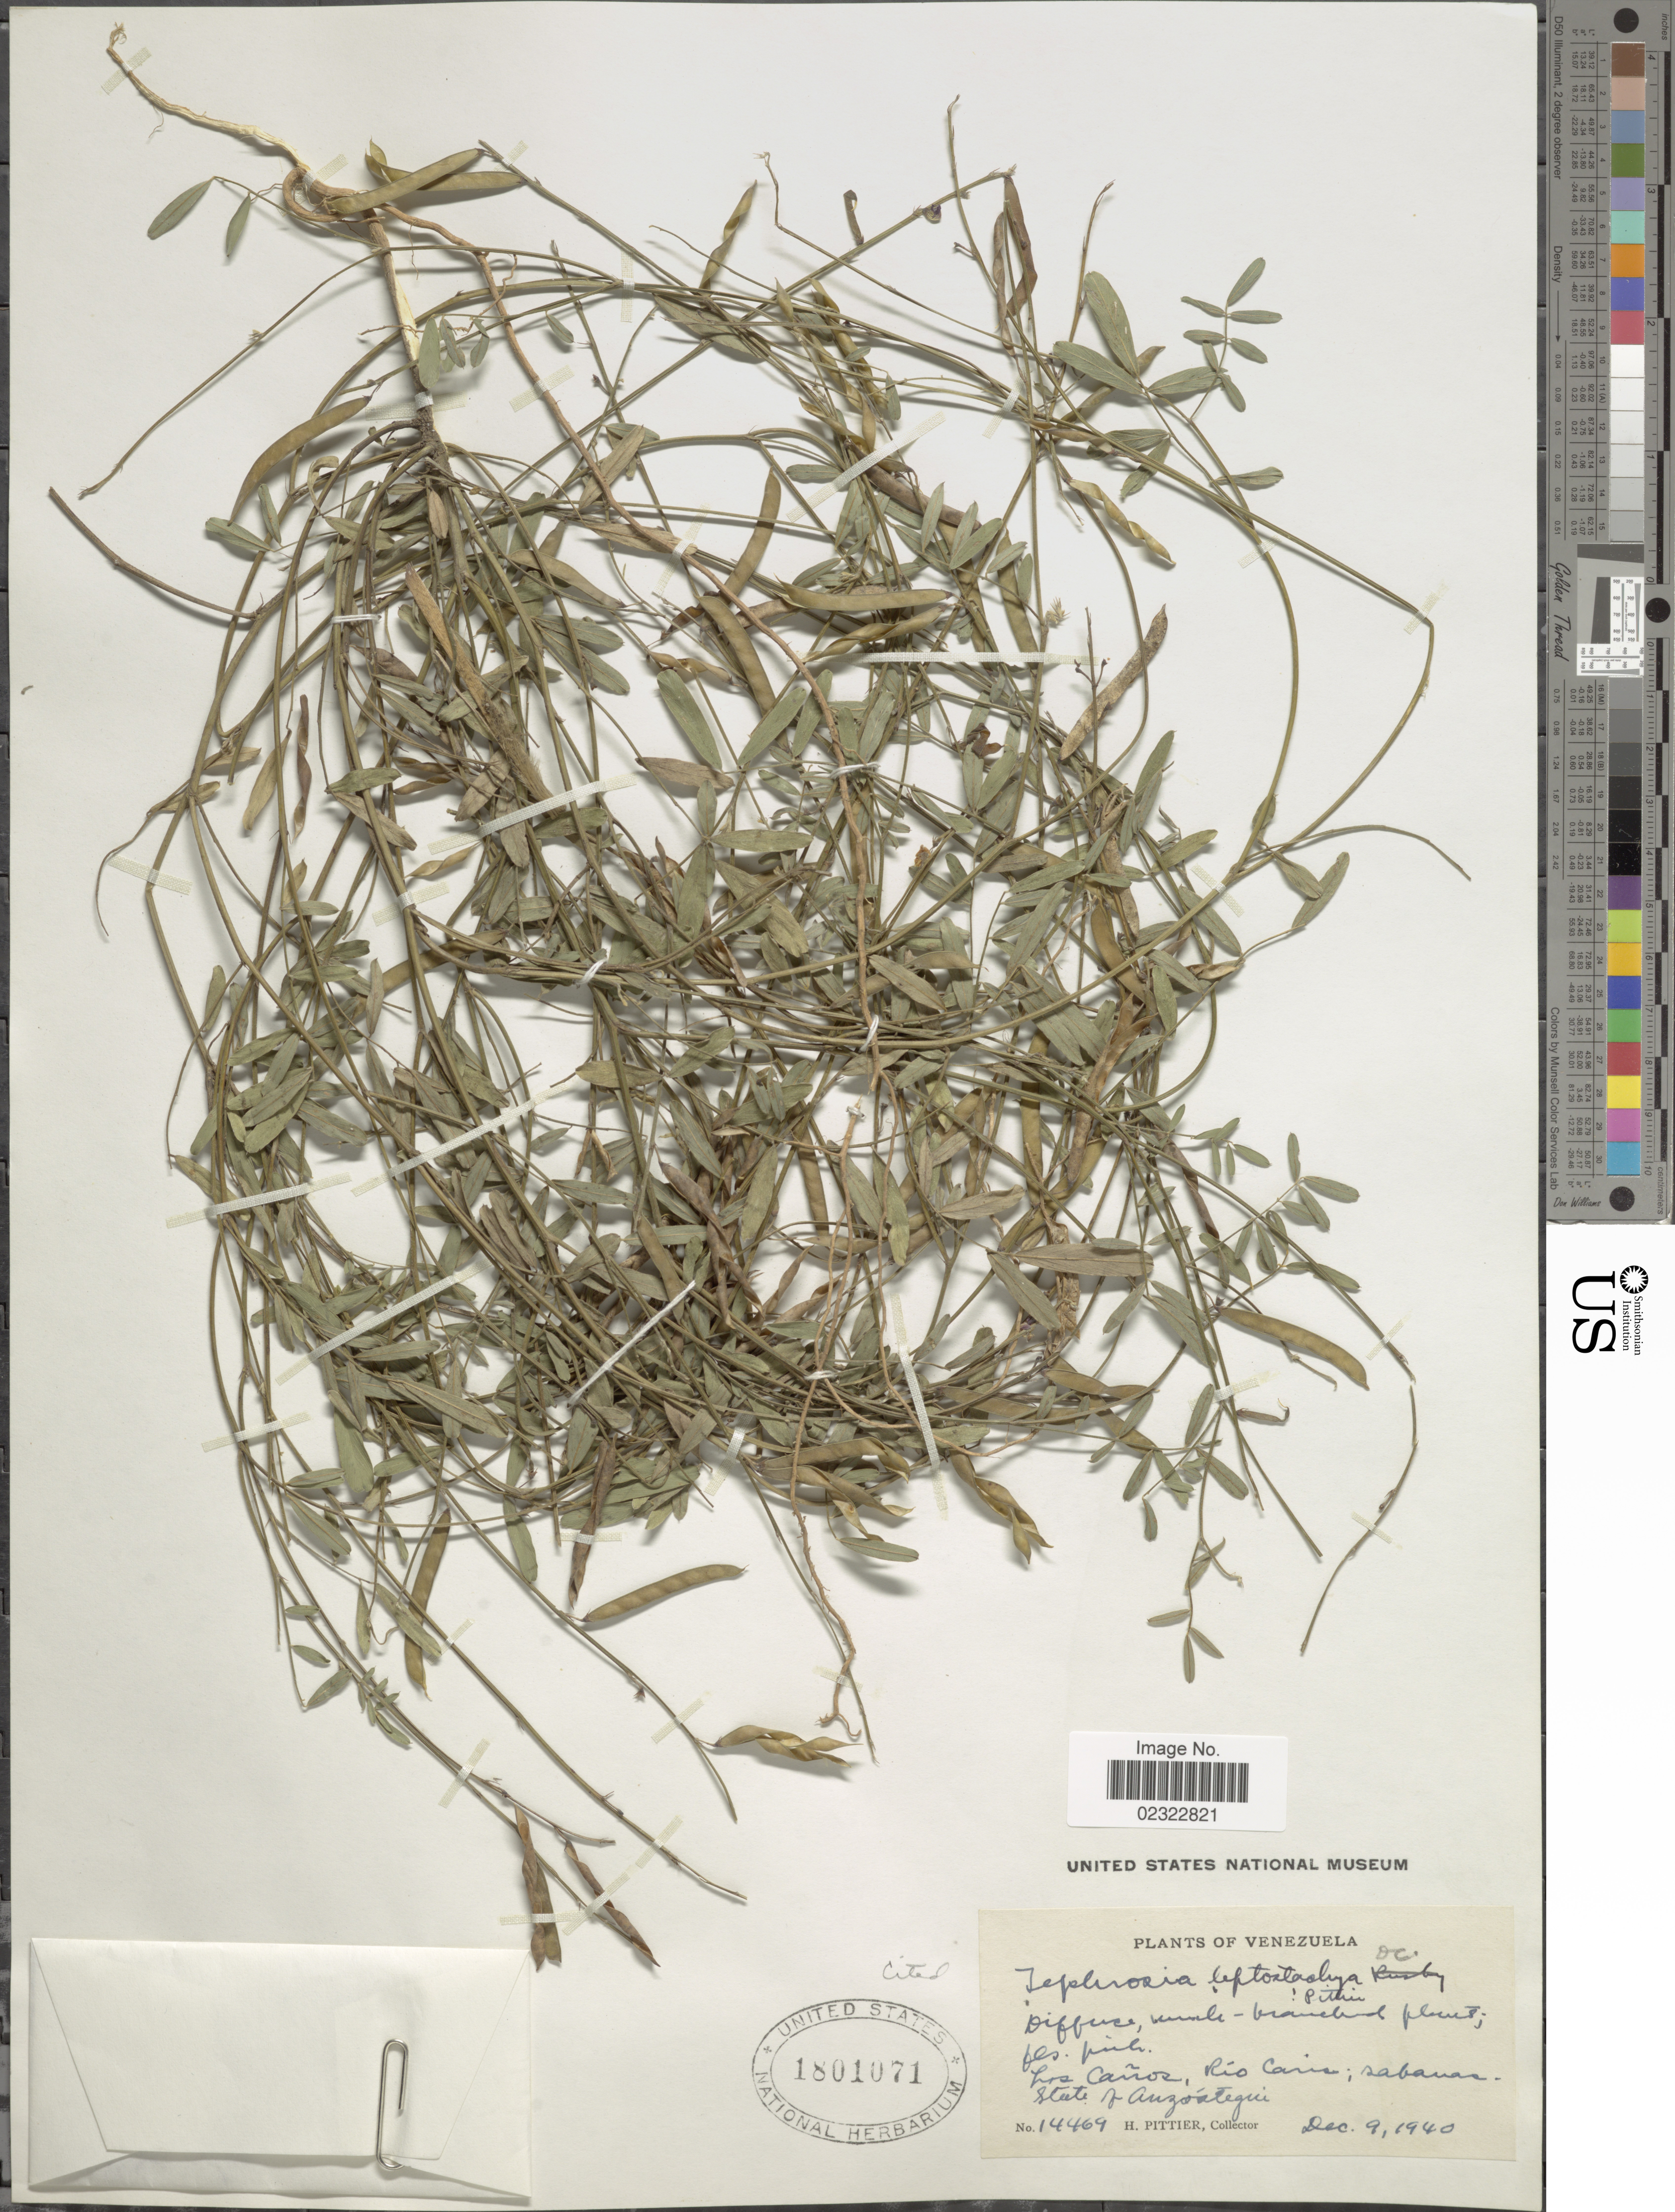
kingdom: Plantae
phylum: Tracheophyta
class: Magnoliopsida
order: Fabales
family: Fabaceae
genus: Tephrosia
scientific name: Tephrosia leptostachya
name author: DC.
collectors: H. F. Pittier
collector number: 14469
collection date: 1940-12-09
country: Venezuela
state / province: Anzoategui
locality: Rio Caris, Savannah, State of Anzoastegui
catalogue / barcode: US 1801071